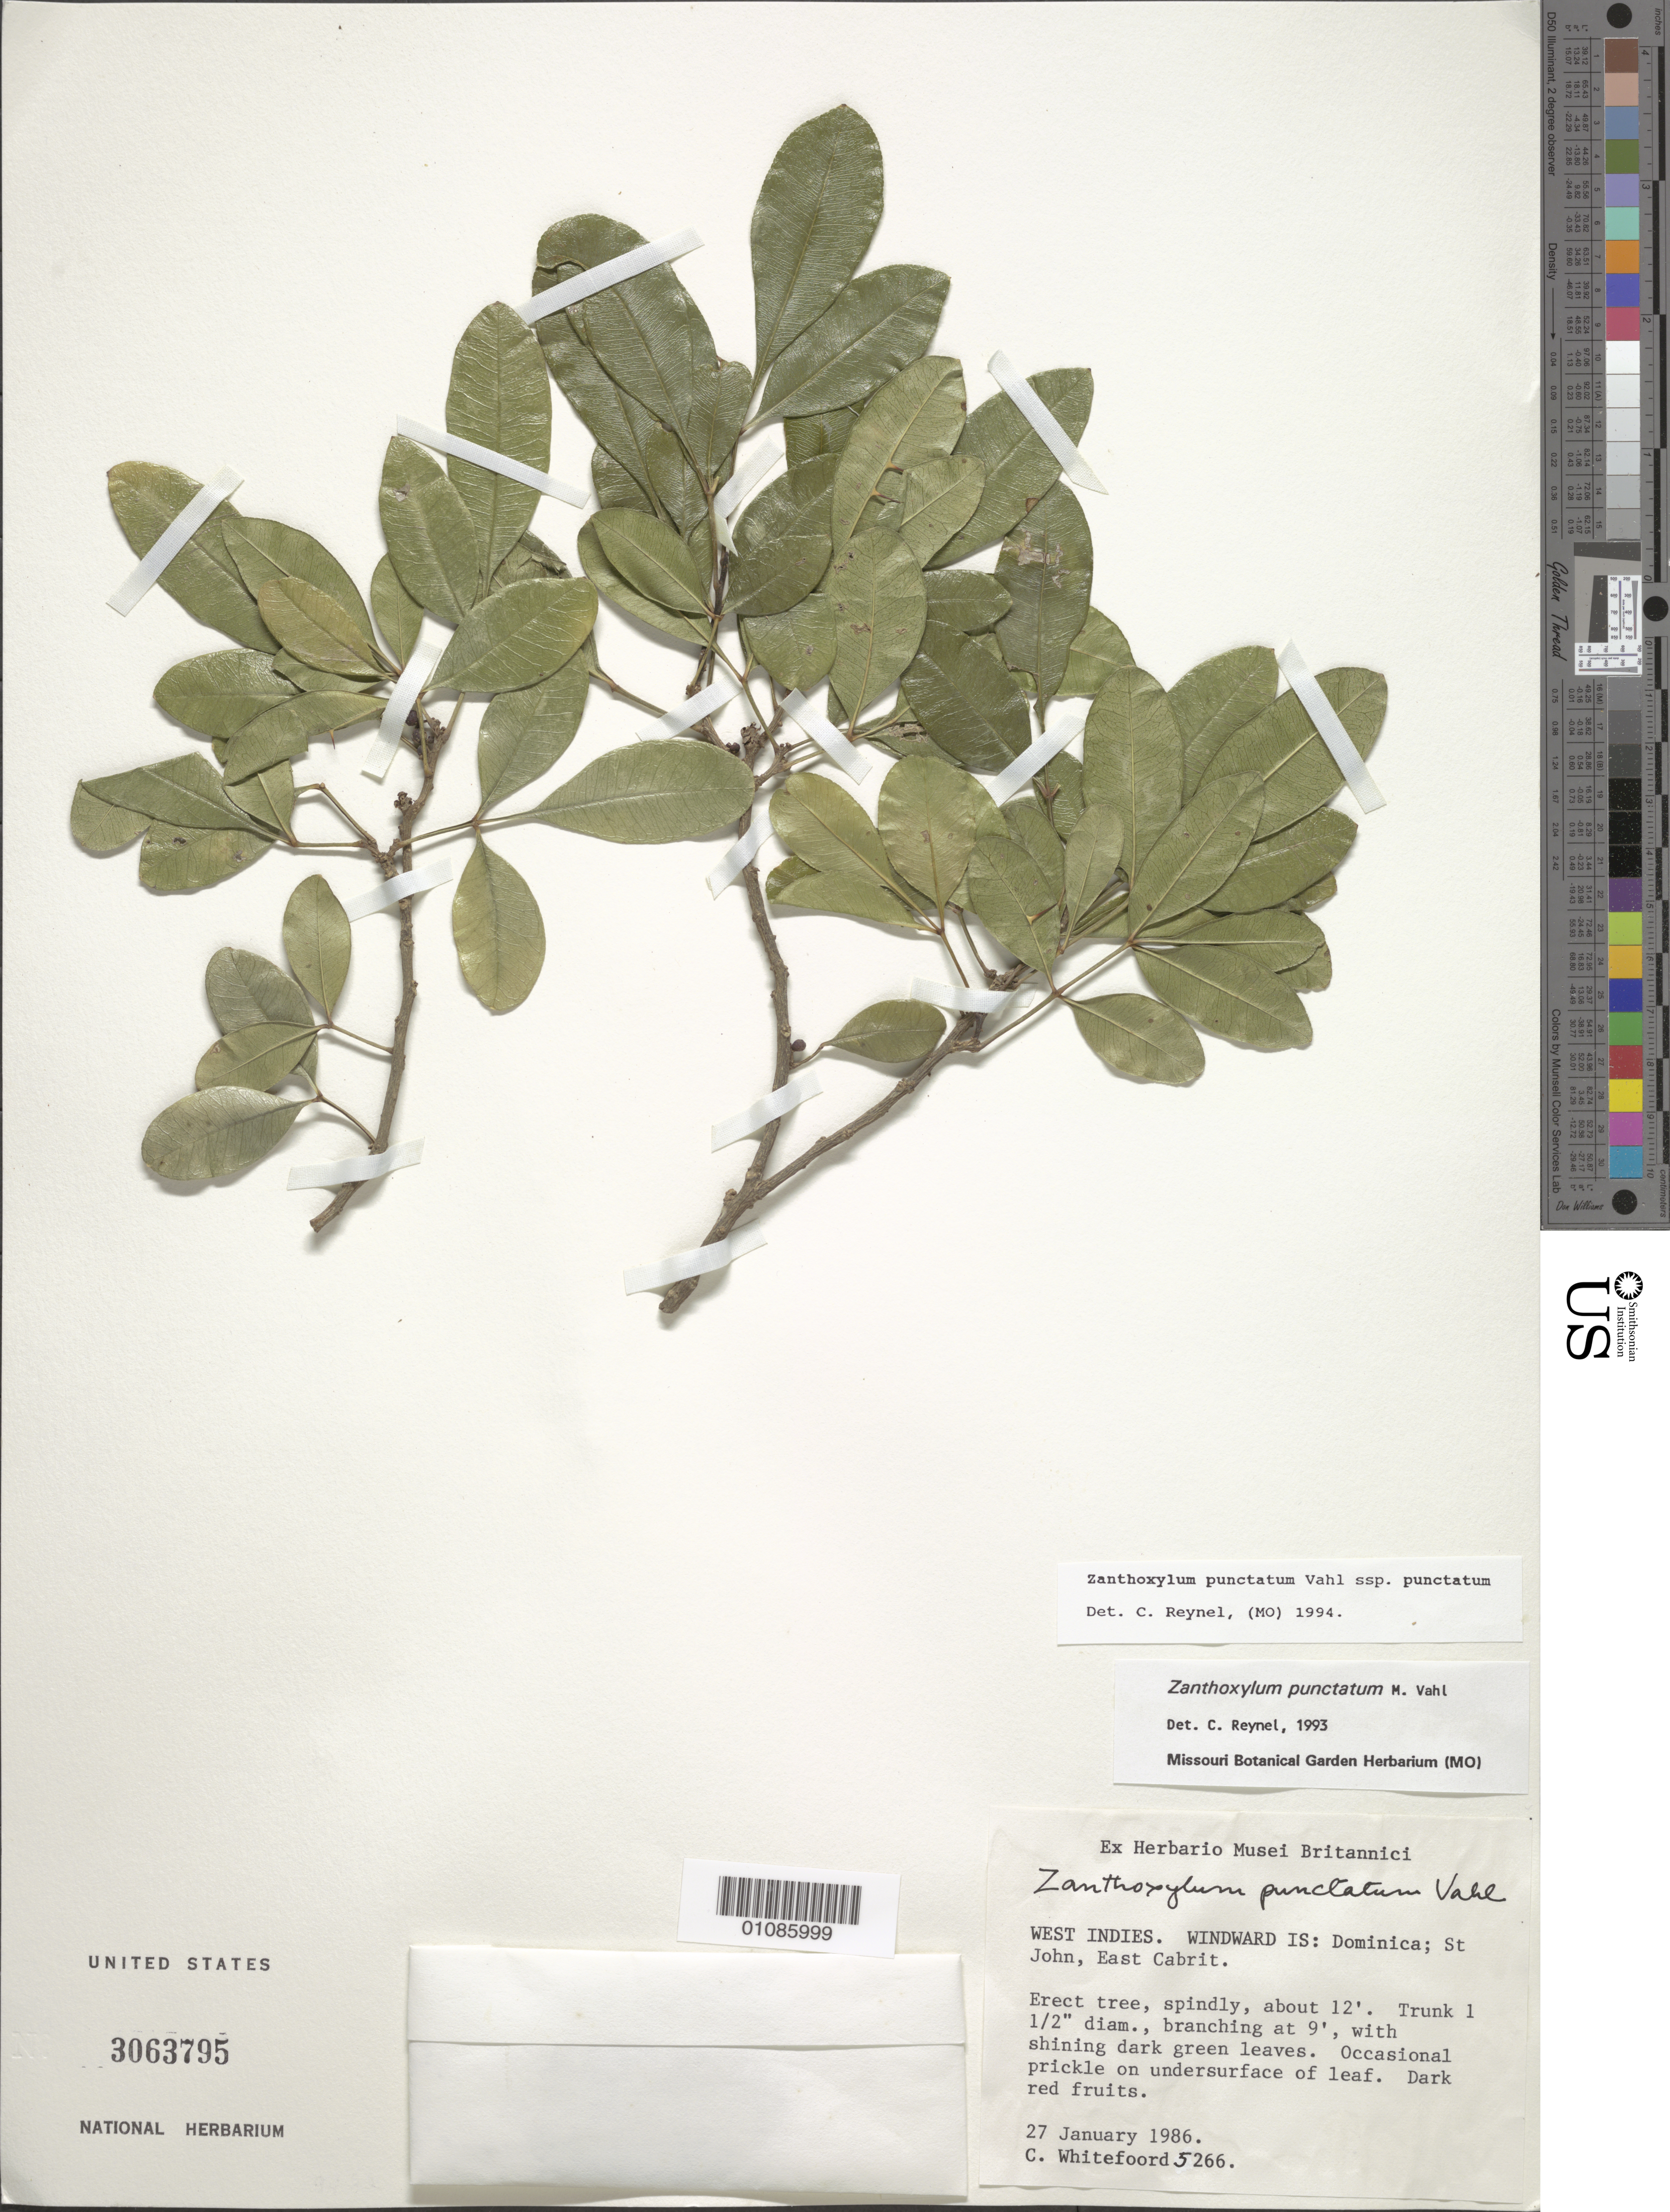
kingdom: Plantae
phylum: Tracheophyta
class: Magnoliopsida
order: Sapindales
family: Rutaceae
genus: Zanthoxylum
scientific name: Zanthoxylum punctatum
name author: Vahl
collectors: C. Whitefoord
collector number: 5266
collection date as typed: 27 Jan 1986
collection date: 1986-01-27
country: Dominica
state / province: St. John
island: Dominica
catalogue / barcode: US 3063795